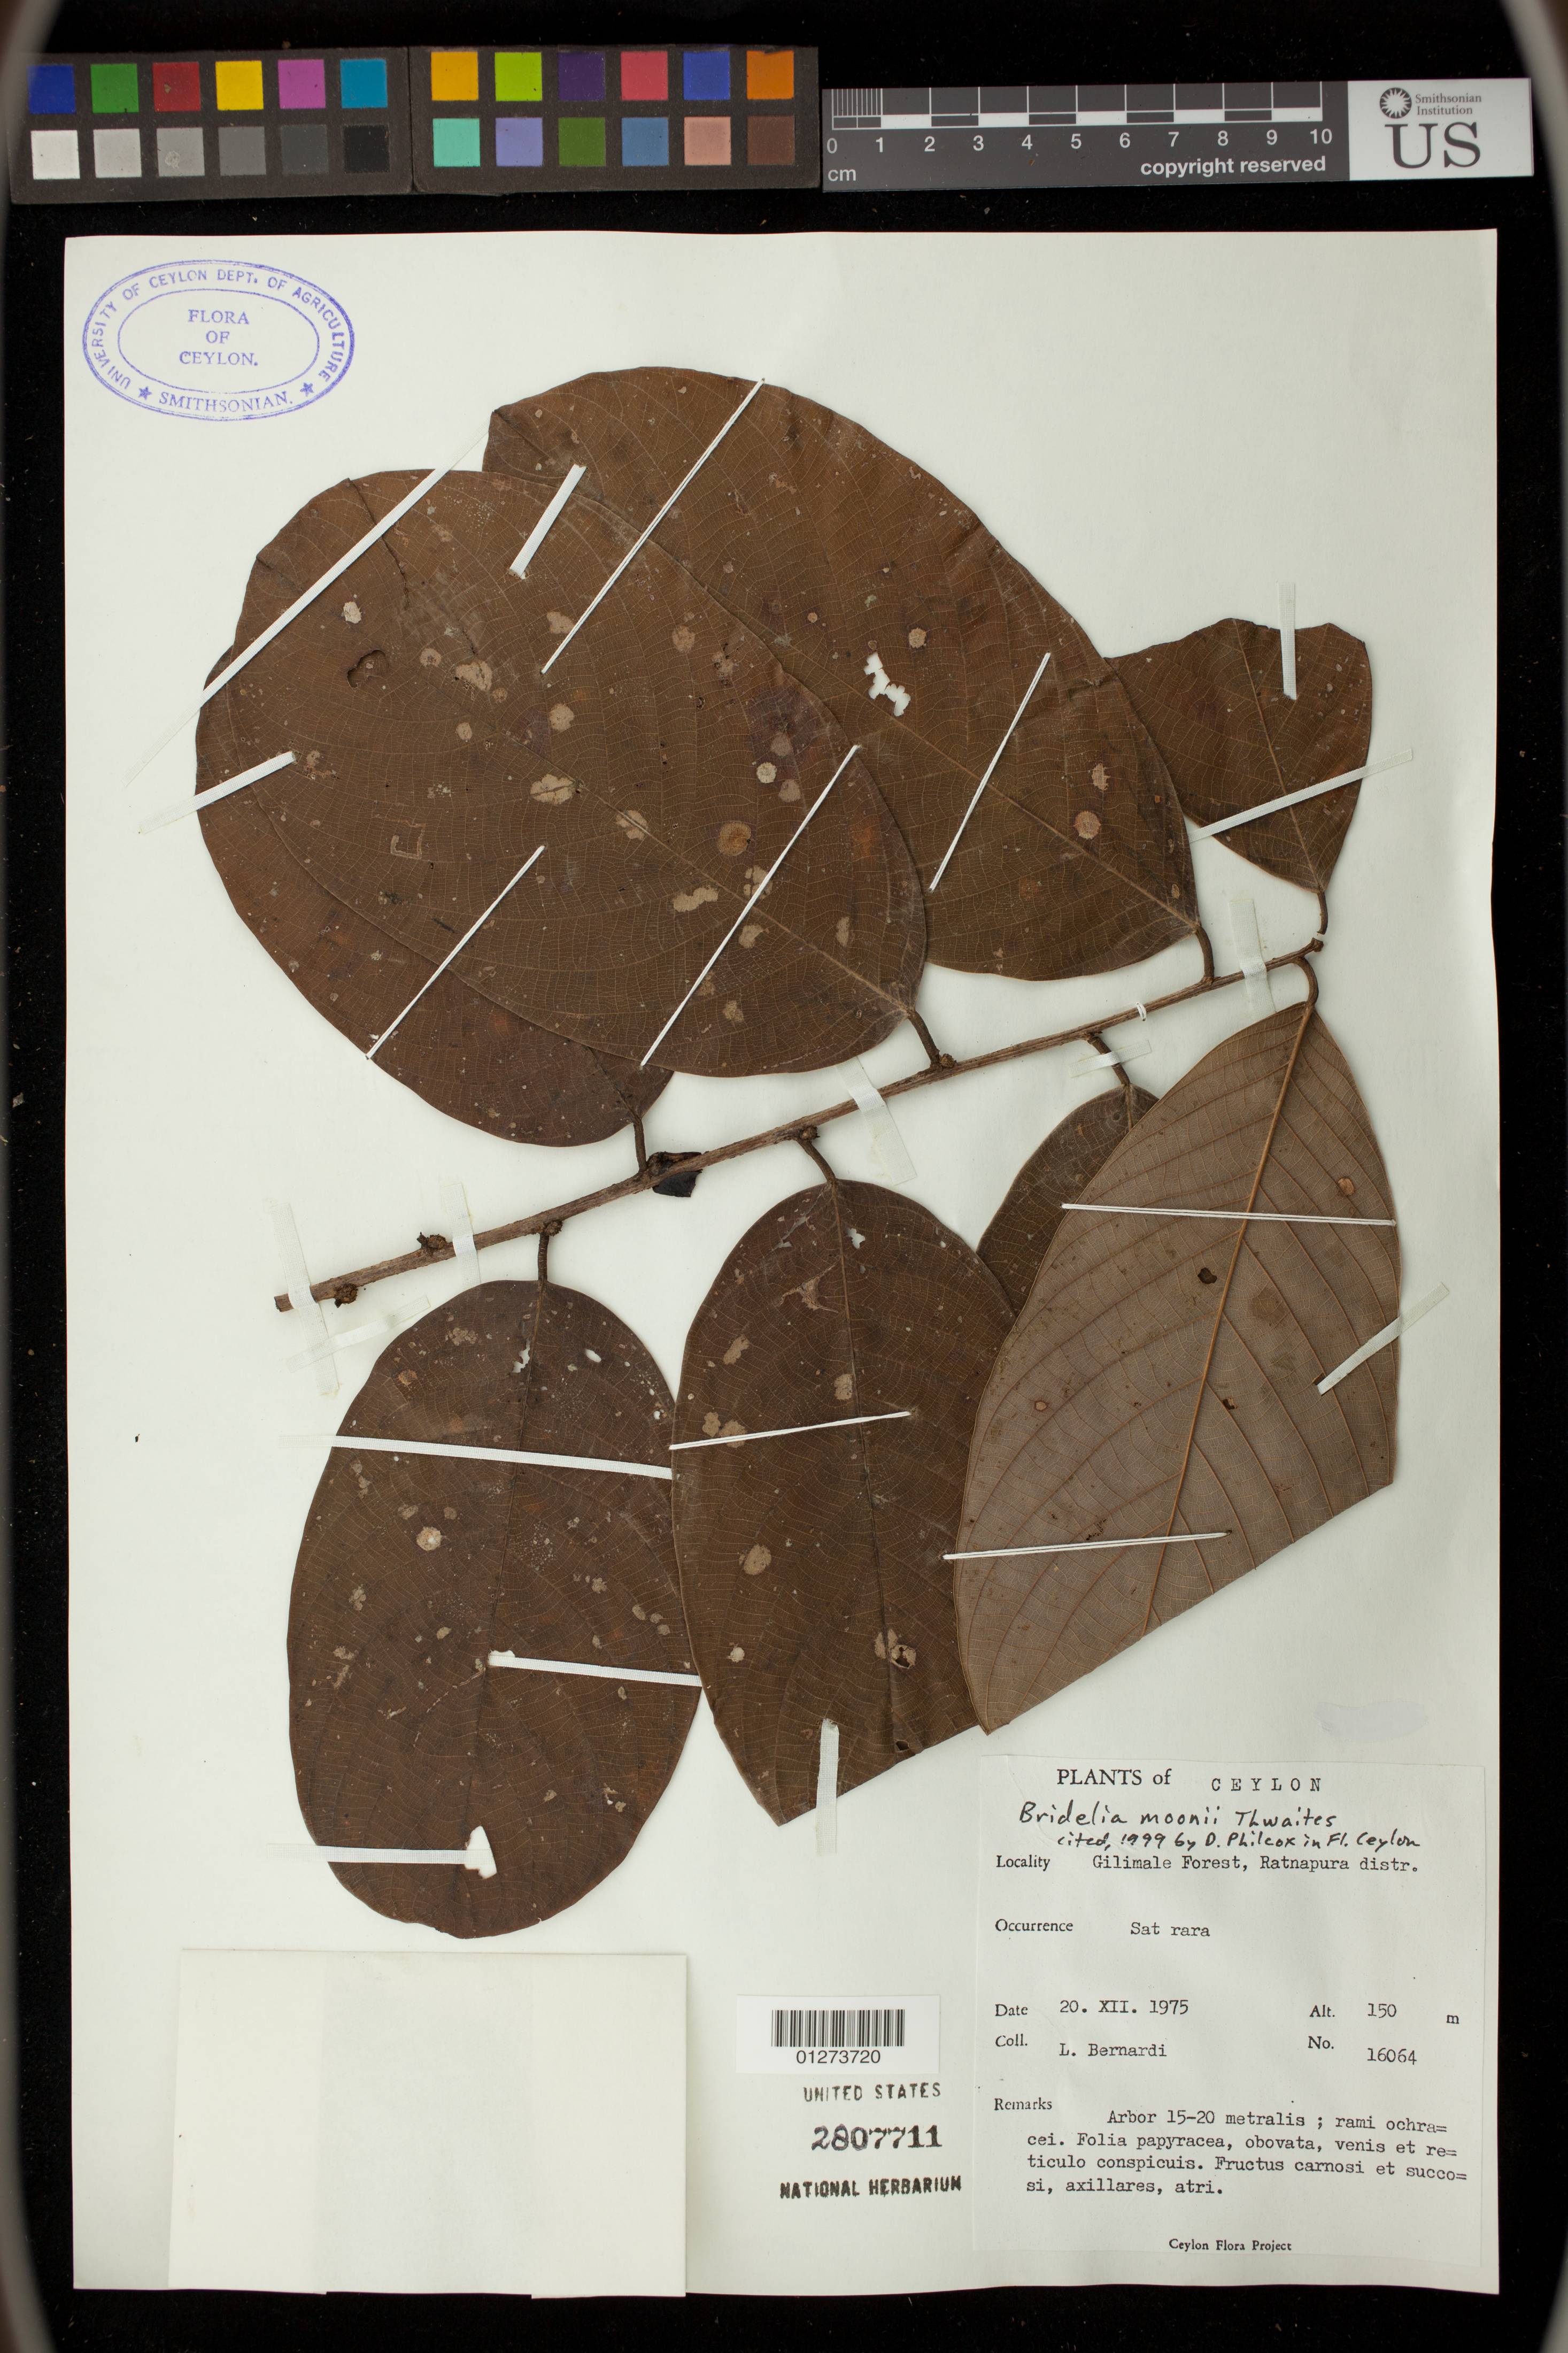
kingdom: Plantae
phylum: Tracheophyta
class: Magnoliopsida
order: Malpighiales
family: Phyllanthaceae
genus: Bridelia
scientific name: Bridelia moonii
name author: Thwaites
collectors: L. Bernardi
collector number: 16064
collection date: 1975-12-20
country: Sri Lanka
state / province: Sabaragamuwa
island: Ceylon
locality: Ceylon. gilimale Forest, Ratnapura distr.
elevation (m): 150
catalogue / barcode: US 2807711